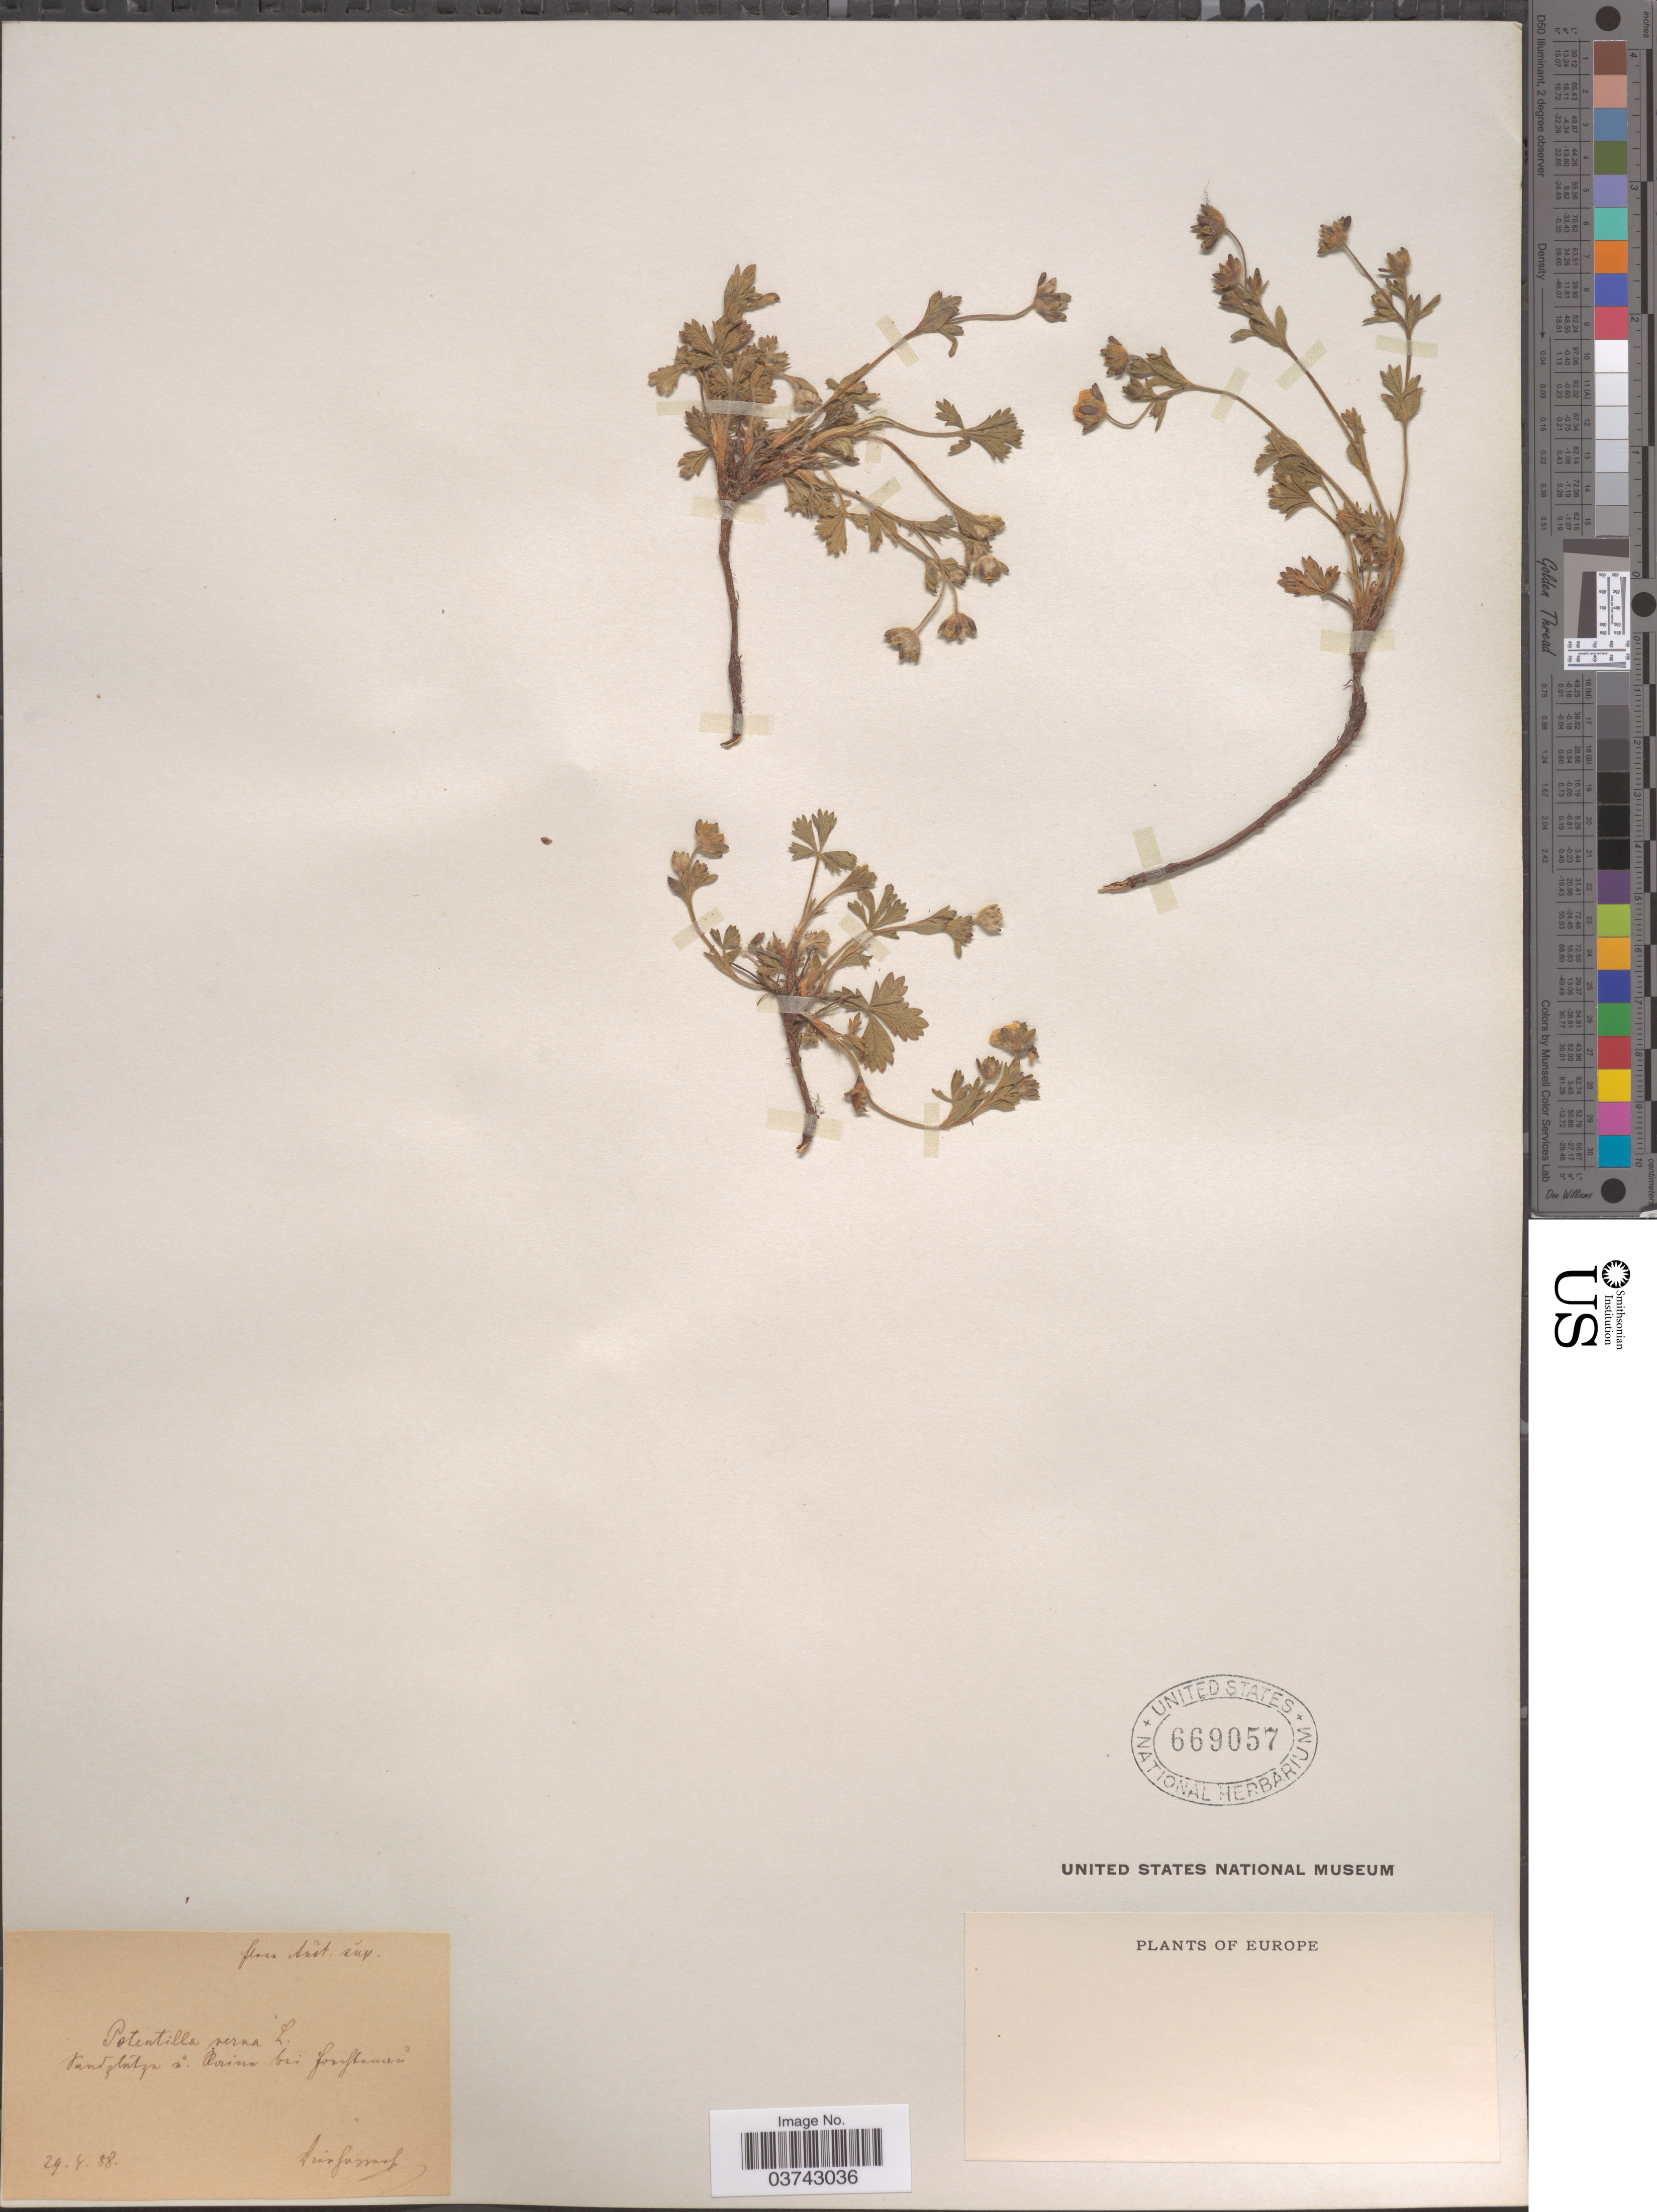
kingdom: Plantae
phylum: Tracheophyta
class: Magnoliopsida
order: Rosales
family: Rosaceae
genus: Potentilla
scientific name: Potentilla verna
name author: L.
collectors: F. Vierhapper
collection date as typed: Transcribed d/m/y: 29/4/88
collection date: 1888-04-29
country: Austria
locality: Flora Aust. sup., Sandplätze und Raine bei Forchtenau,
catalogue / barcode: US 669057